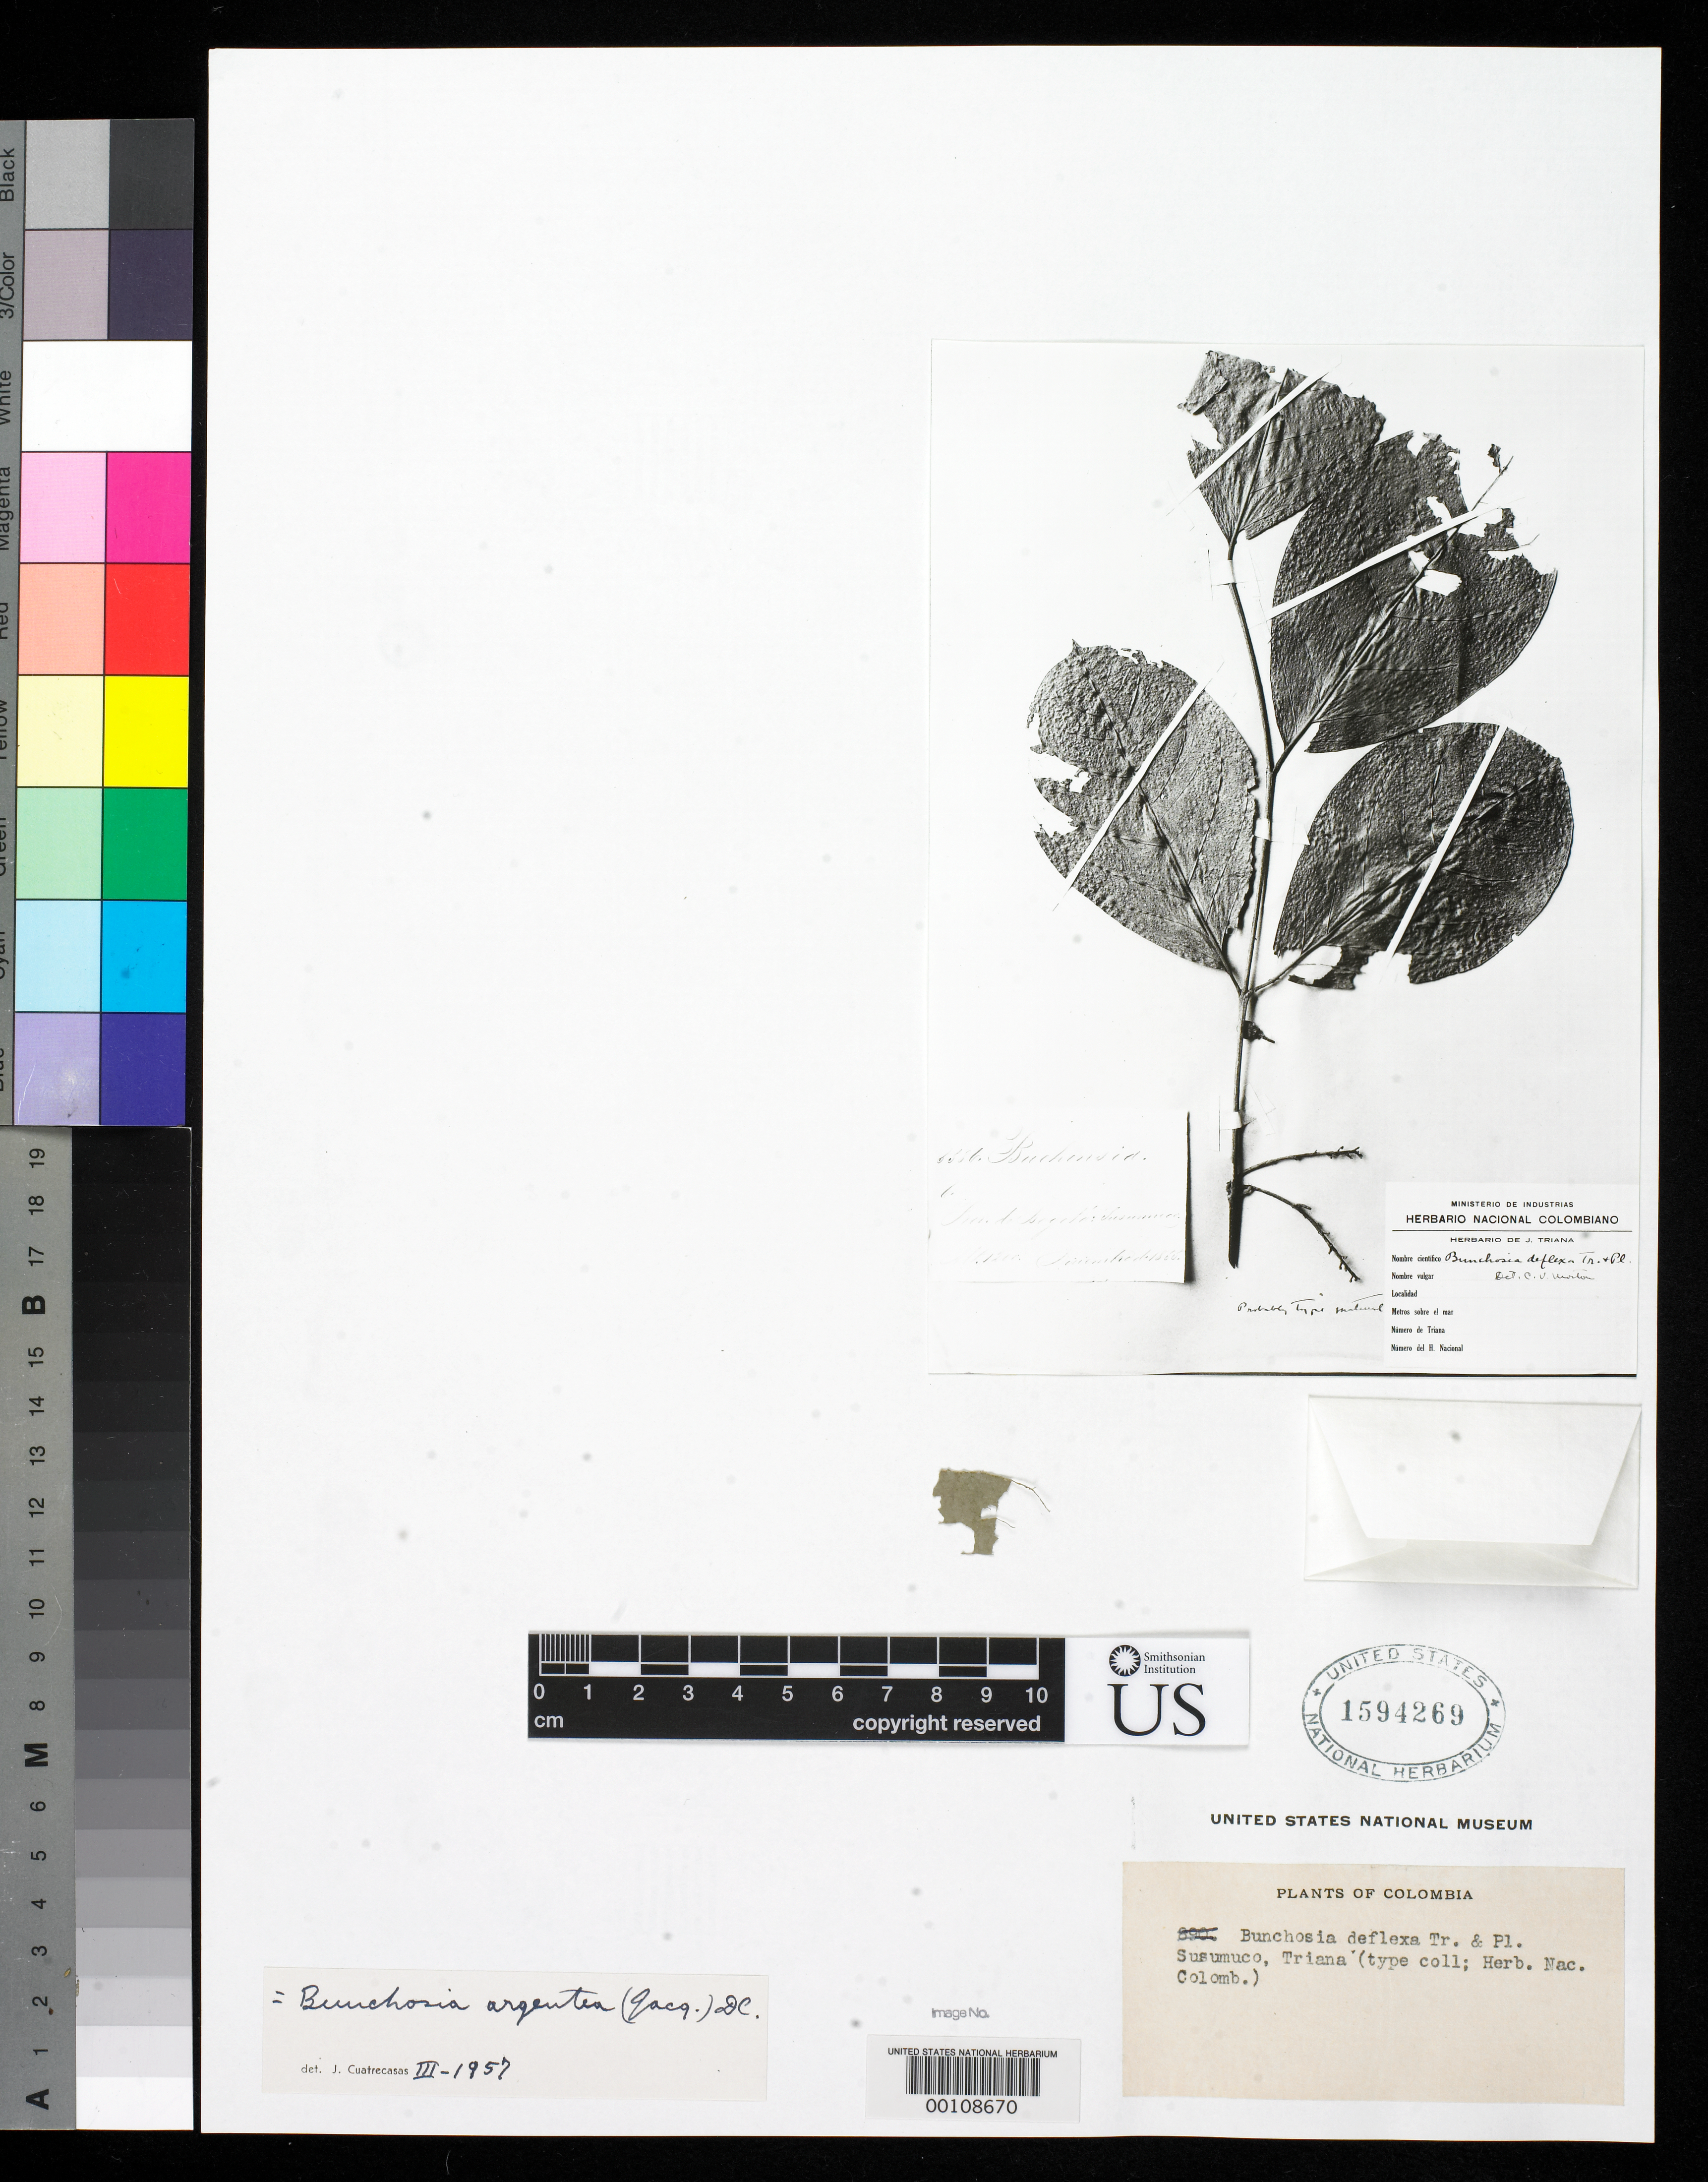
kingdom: Plantae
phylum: Tracheophyta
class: Magnoliopsida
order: Malpighiales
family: Malpighiaceae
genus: Bunchosia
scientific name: Bunchosia deflexa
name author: Triana & Planch.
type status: Type Material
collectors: J. J. Triana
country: Colombia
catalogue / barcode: US 1594269